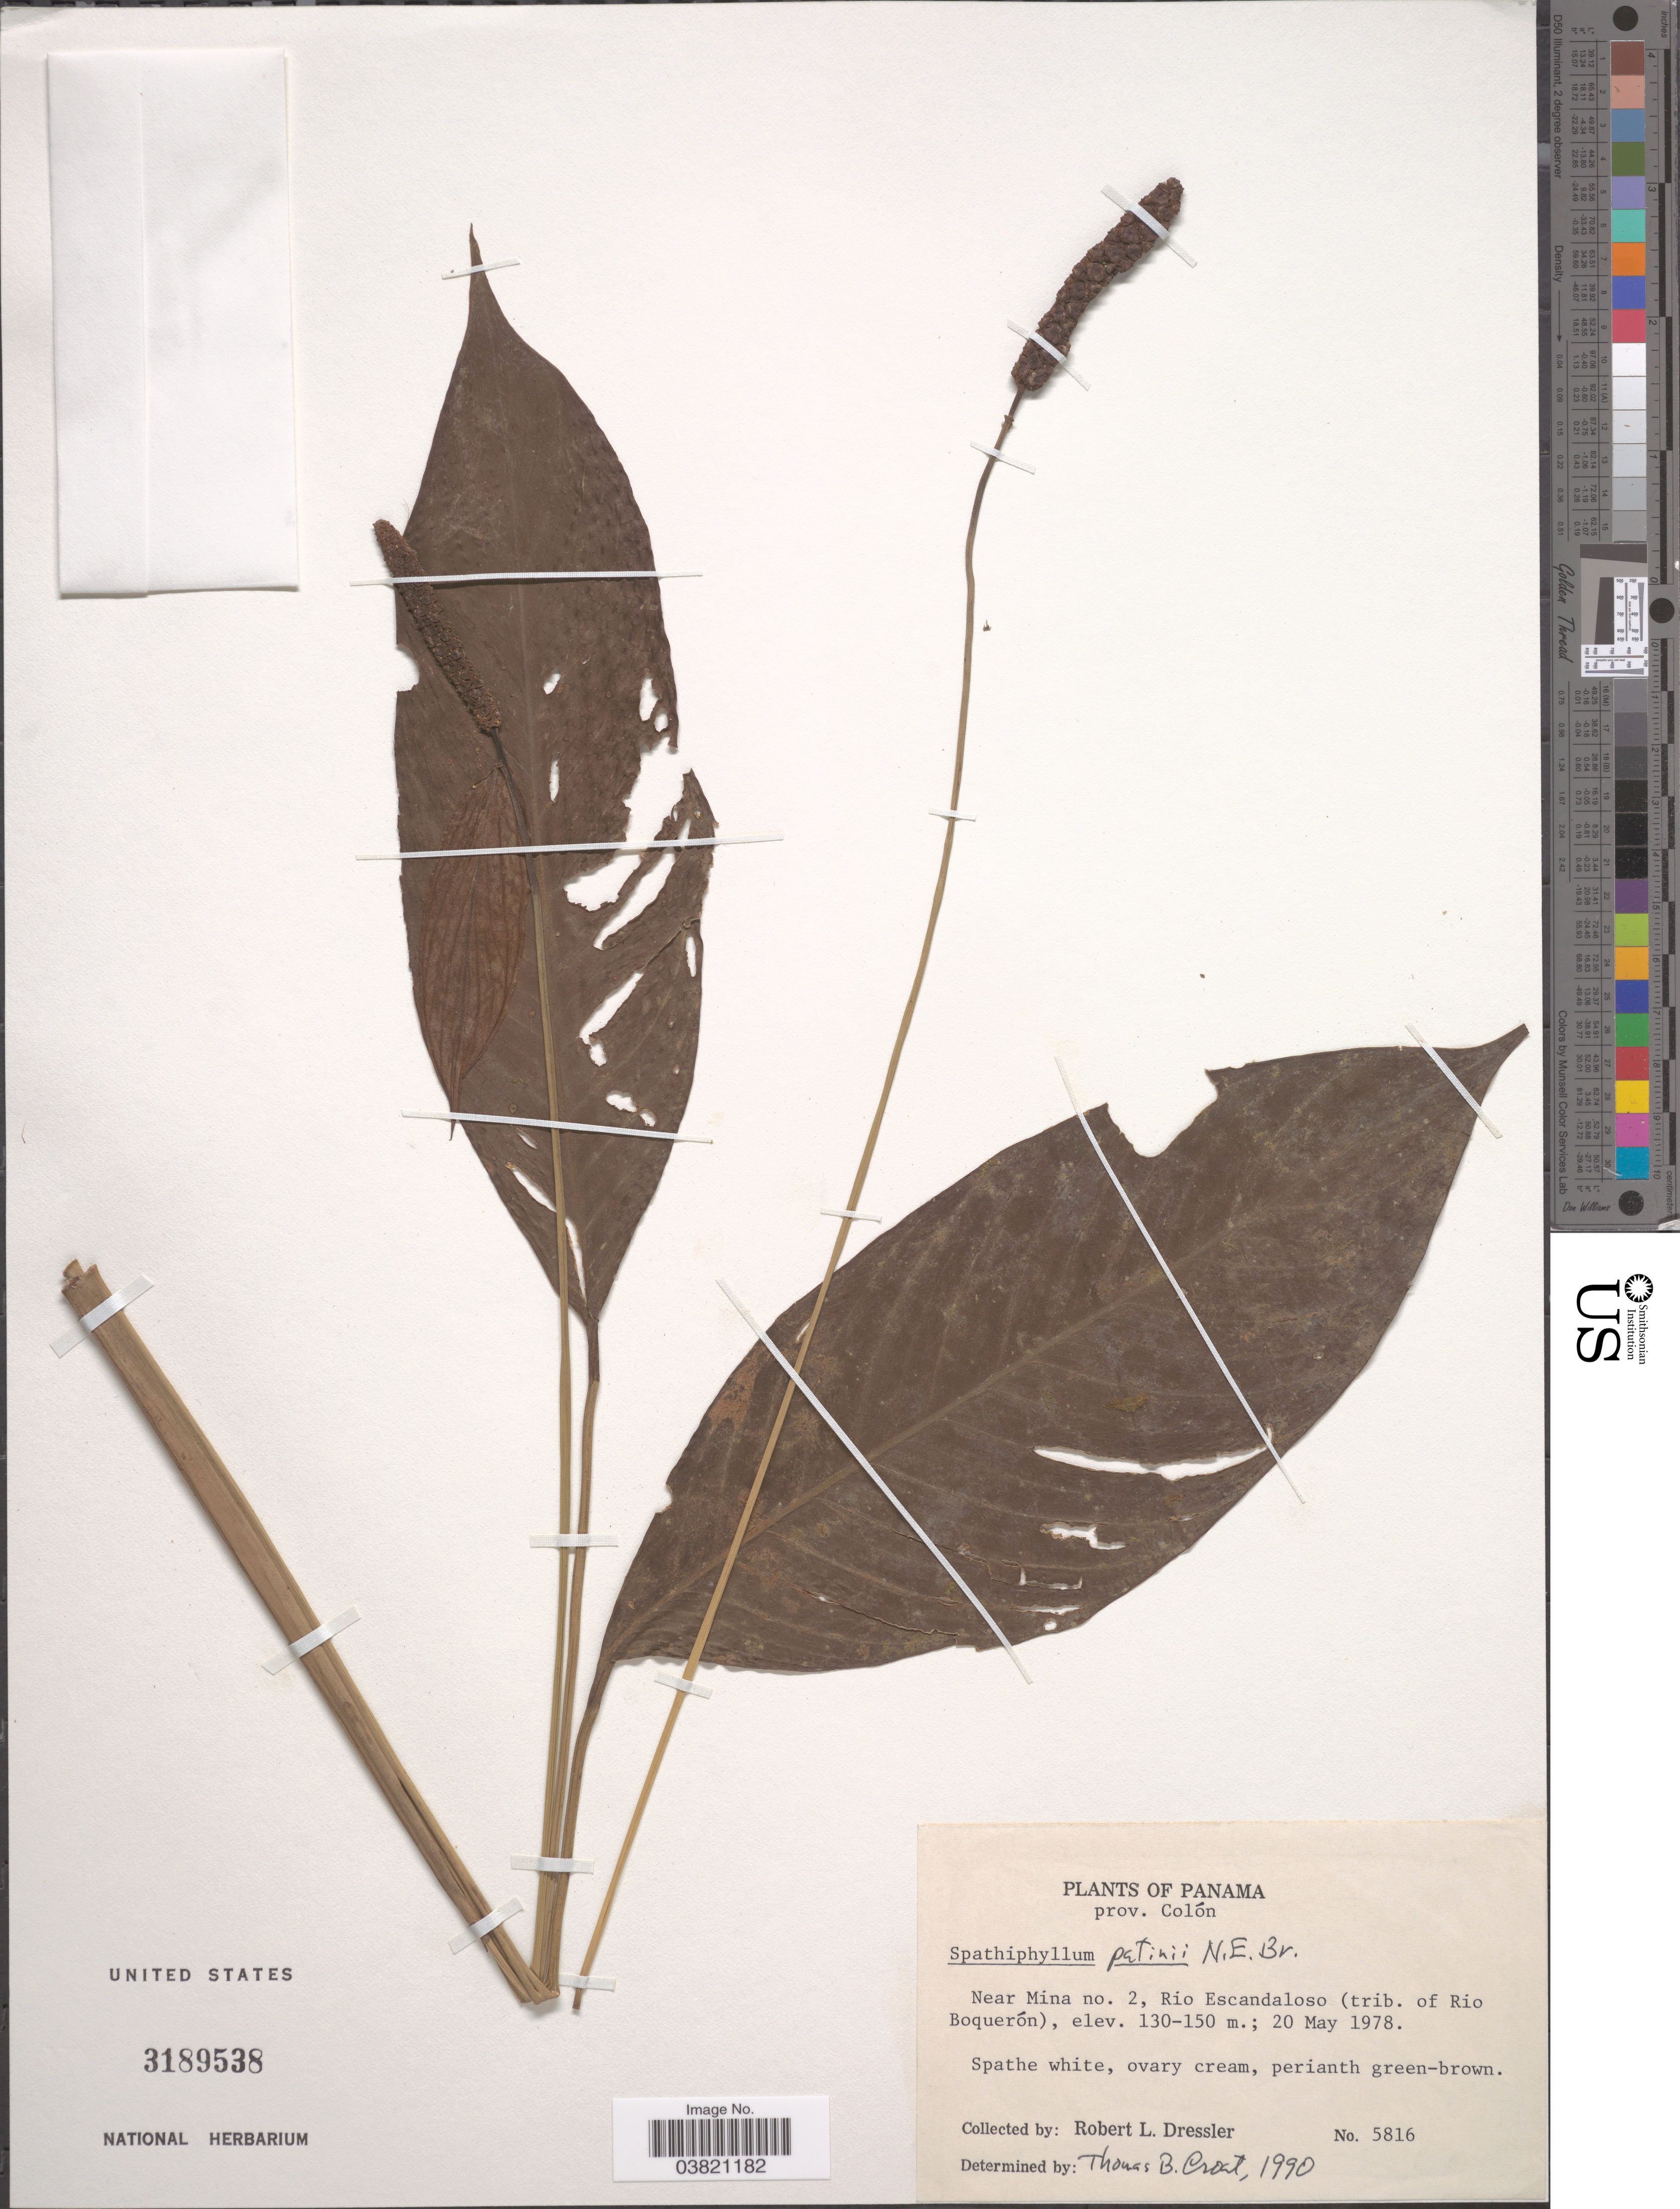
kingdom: Plantae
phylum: Tracheophyta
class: Liliopsida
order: Alismatales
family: Araceae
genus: Spathiphyllum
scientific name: Spathiphyllum patinii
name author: (R. Hogg) N.E. Br.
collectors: R. Dressler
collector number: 5816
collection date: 1978-05-20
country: Panama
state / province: Colón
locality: Near Mina no. 2, Rio Escandaloso (trib. of Rio Boquerón).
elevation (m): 130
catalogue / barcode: US 3189538